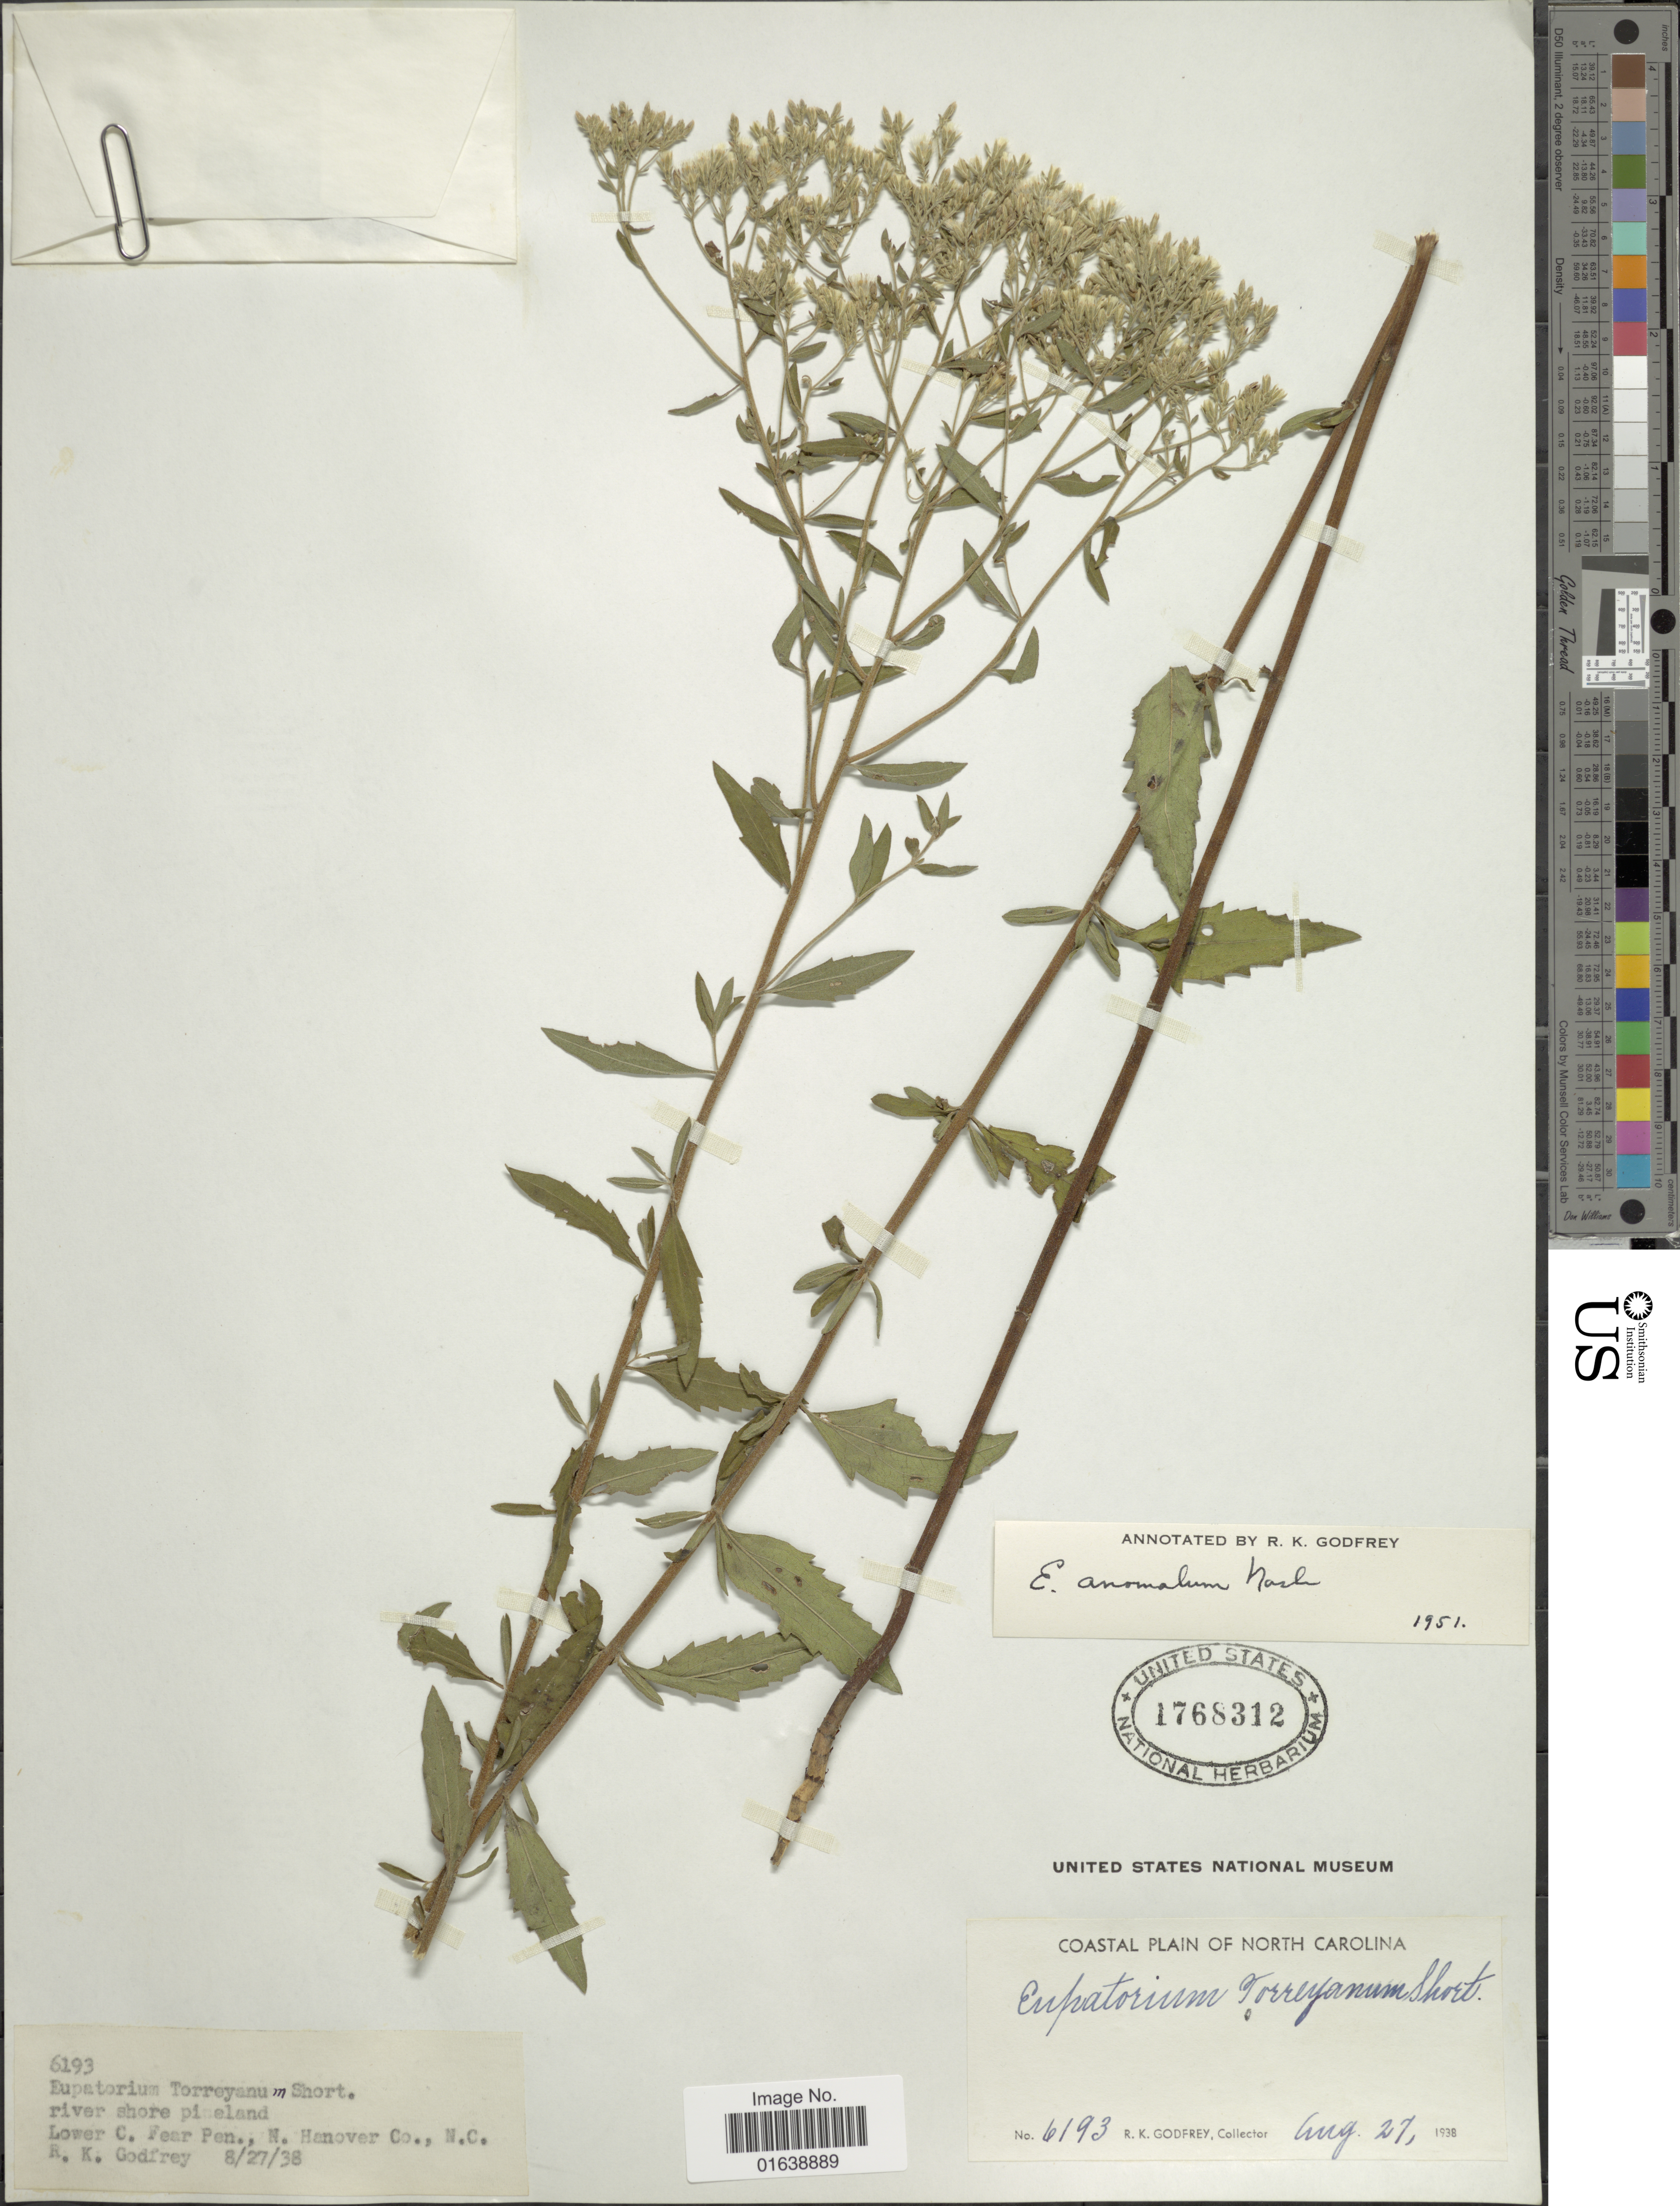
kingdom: Plantae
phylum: Tracheophyta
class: Magnoliopsida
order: Asterales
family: Asteraceae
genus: Eupatorium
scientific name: Eupatorium anomalum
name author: Nash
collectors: R. K. Godfrey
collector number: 6193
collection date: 1938-08-27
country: United States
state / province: North Carolina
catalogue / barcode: US 1768312